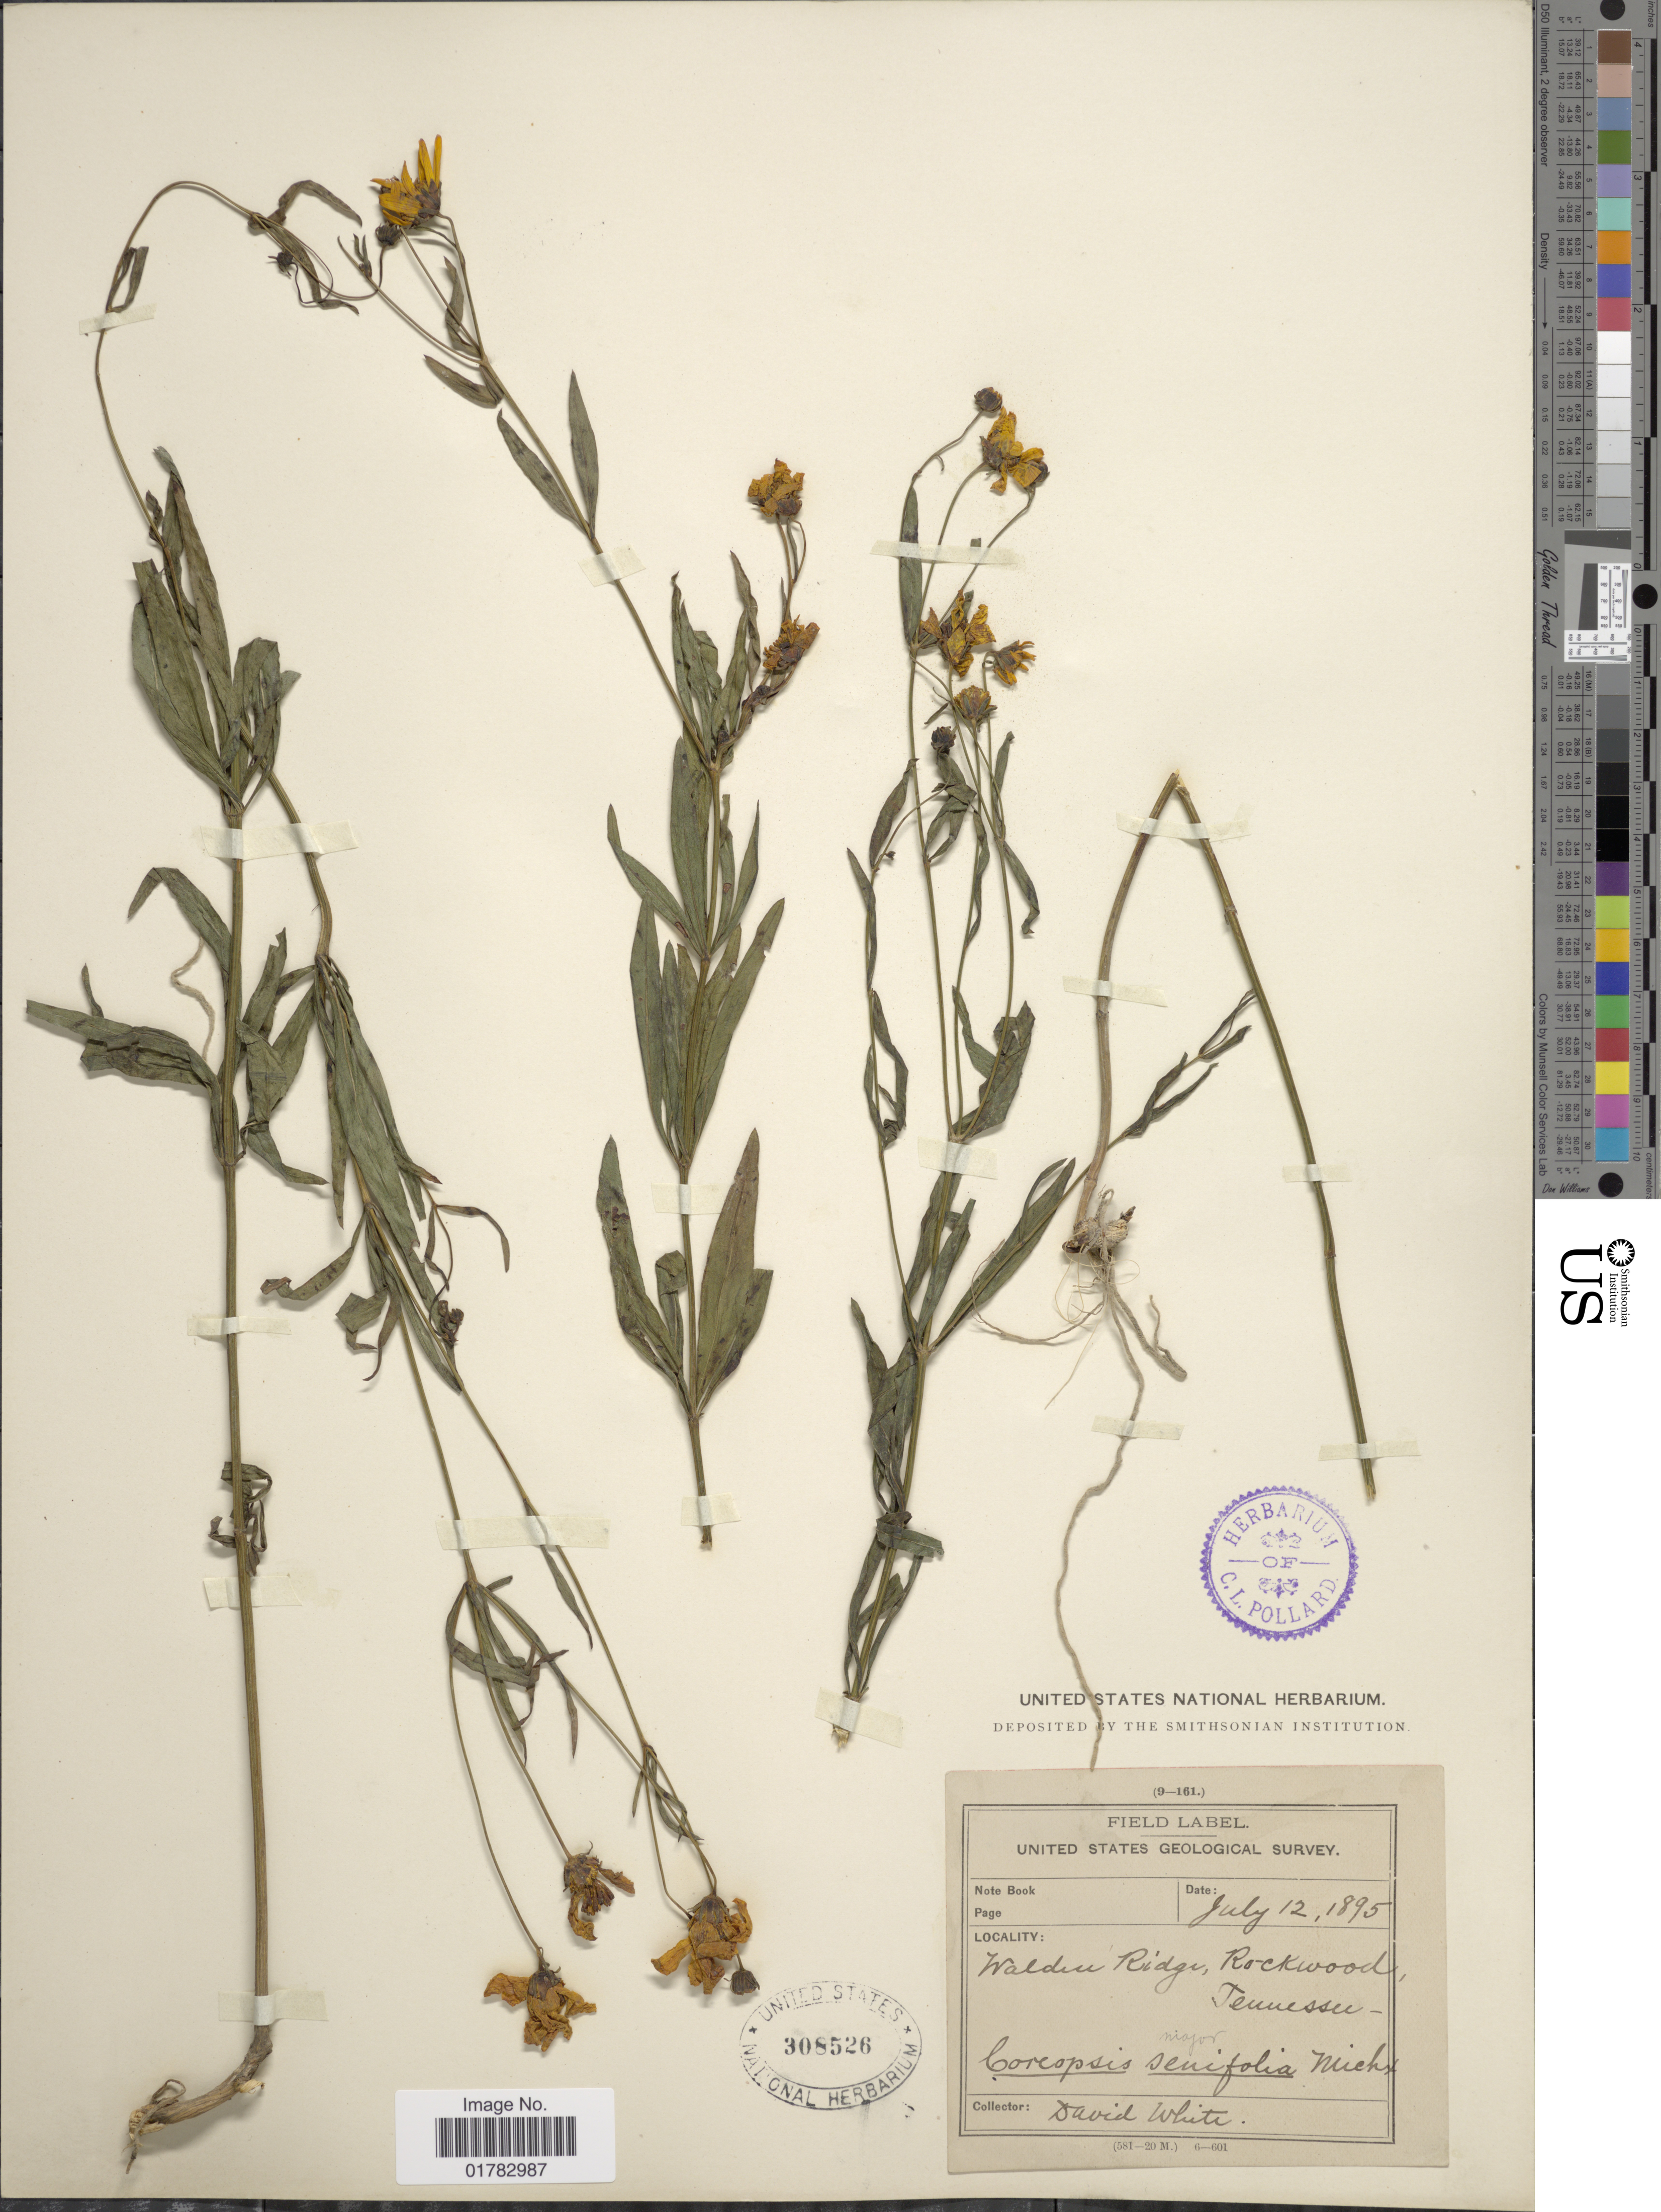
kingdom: Plantae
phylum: Tracheophyta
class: Magnoliopsida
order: Asterales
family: Asteraceae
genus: Coreopsis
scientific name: Coreopsis major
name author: Walter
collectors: D. White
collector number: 9-161?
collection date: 1895-07-12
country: United States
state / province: Tennessee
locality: Walden Ridge, Rockwood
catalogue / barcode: US 308526